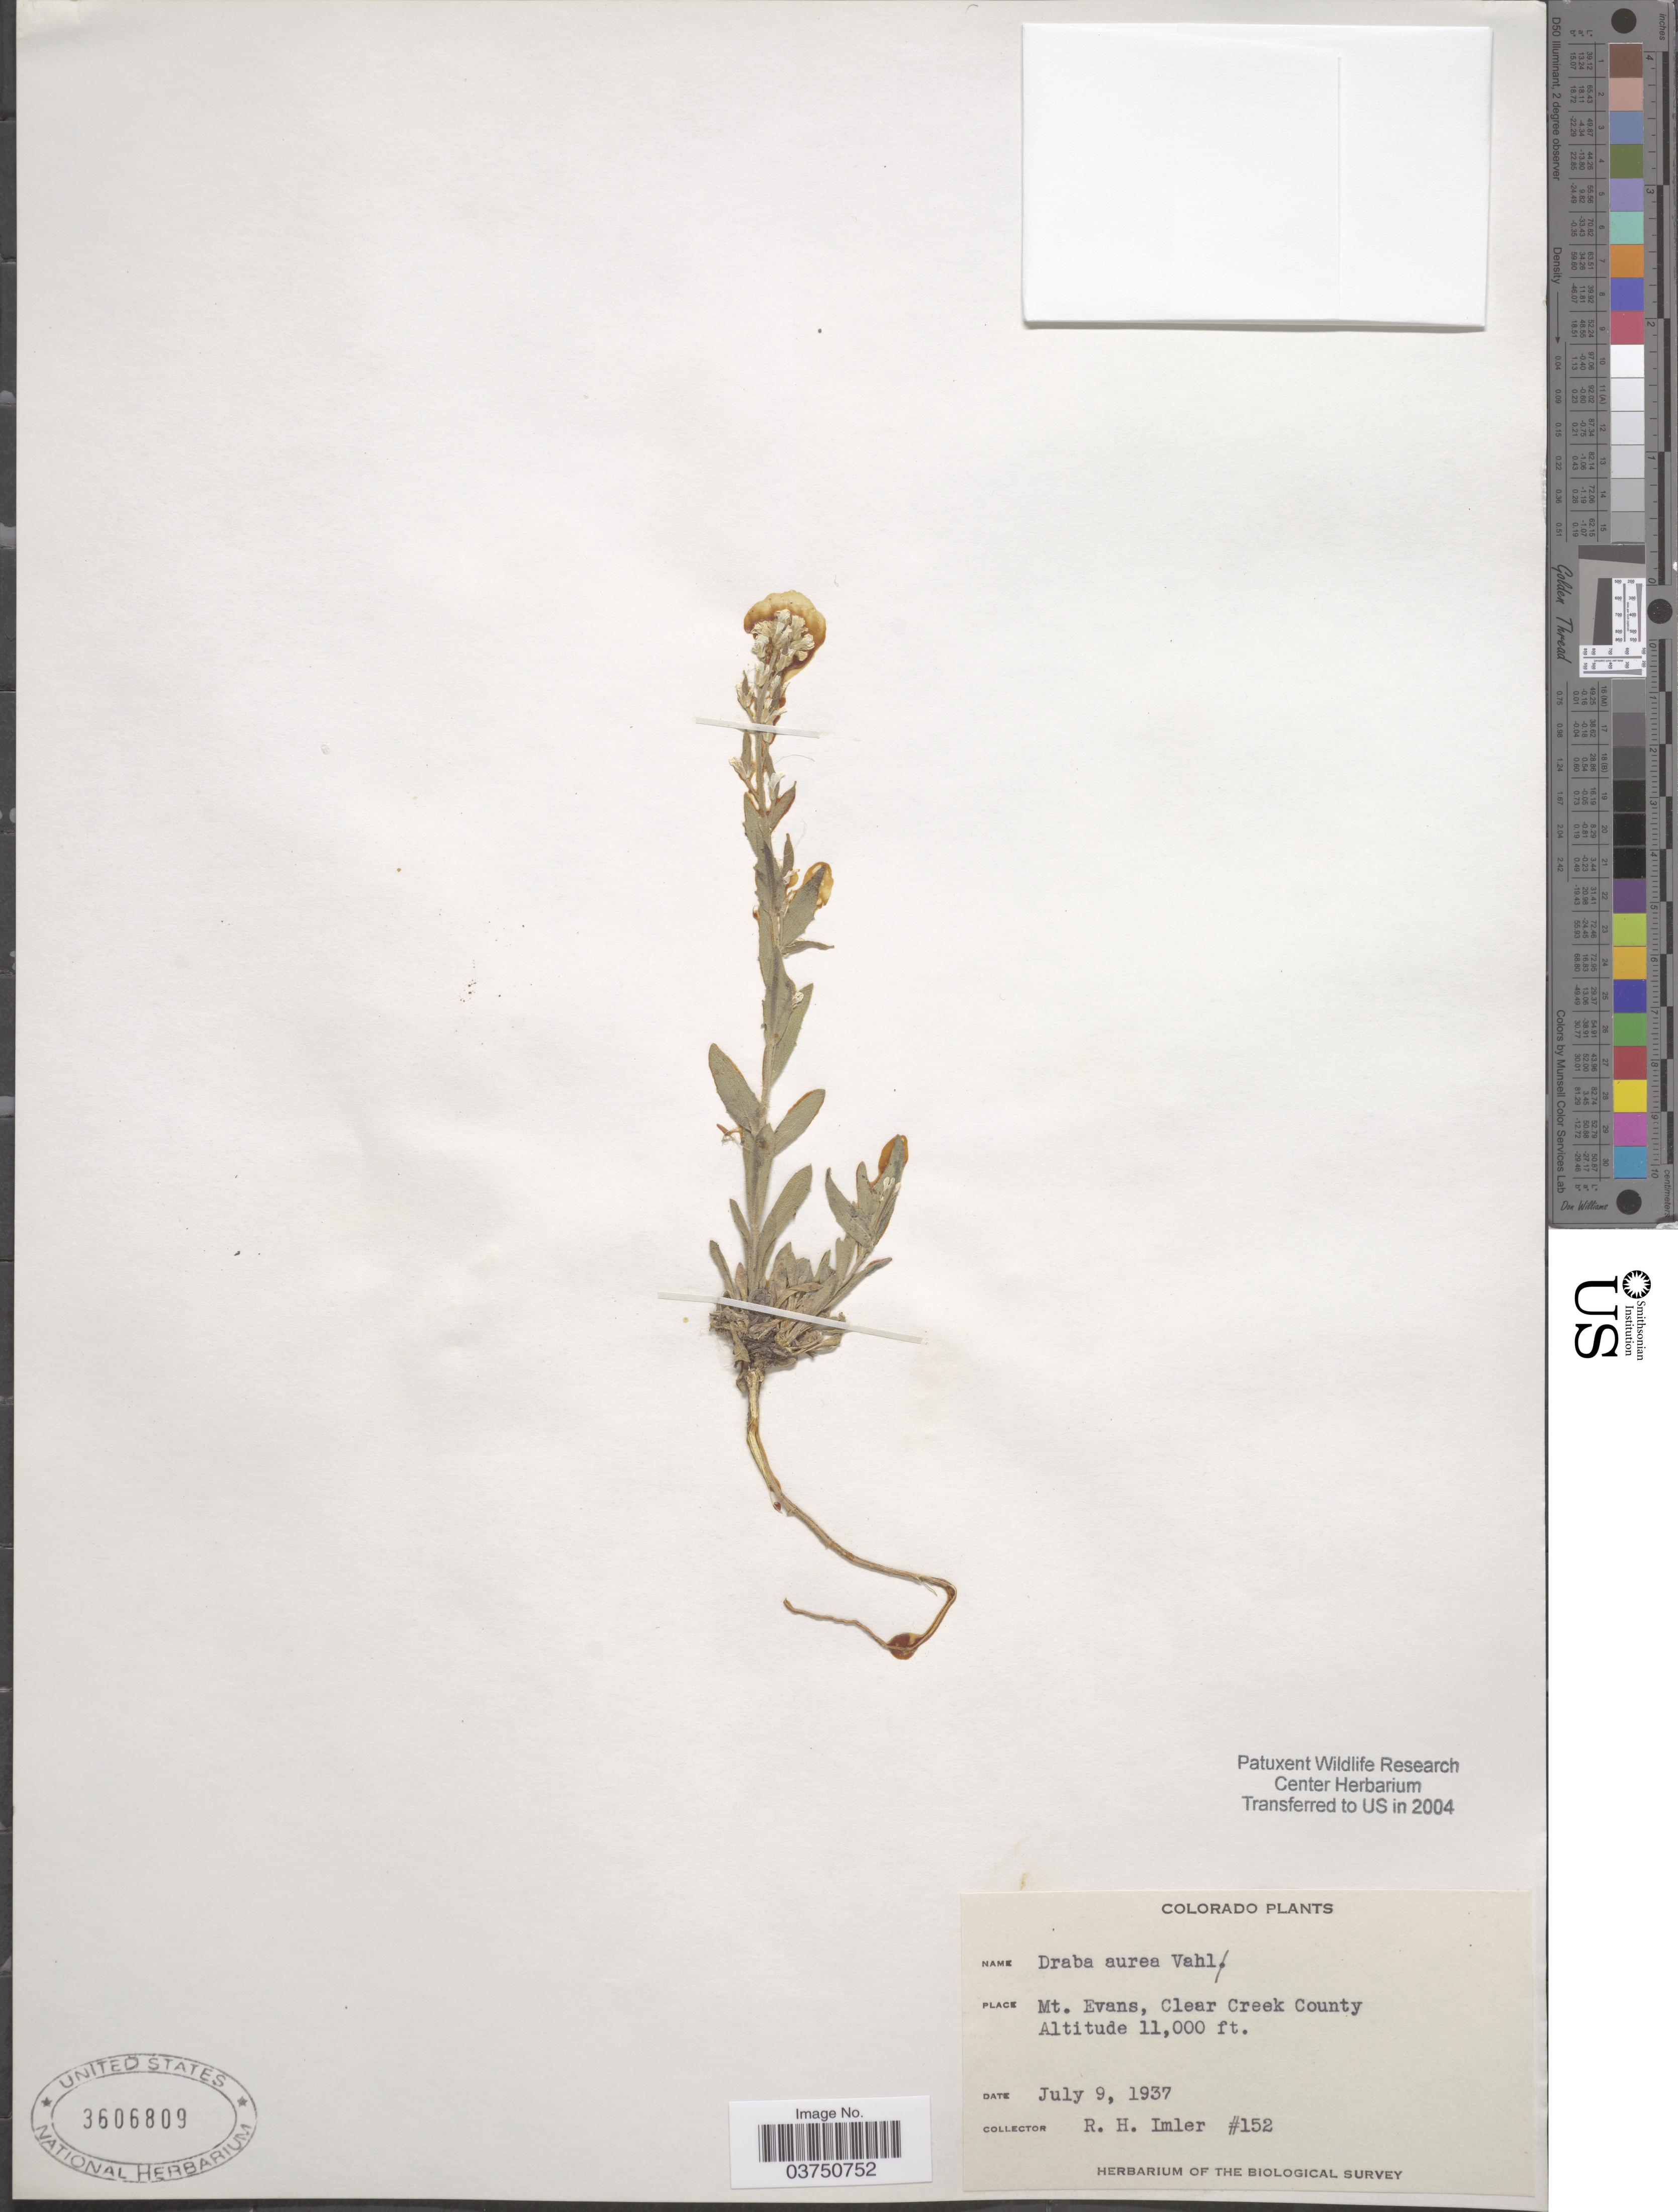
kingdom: Plantae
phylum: Tracheophyta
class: Magnoliopsida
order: Brassicales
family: Brassicaceae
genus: Draba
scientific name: Draba aurea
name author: Vahl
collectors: R. Imler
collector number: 152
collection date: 1937-07-09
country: United States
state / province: Colorado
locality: Mt. Evans, Clear Creek County.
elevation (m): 3353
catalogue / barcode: US 3606809